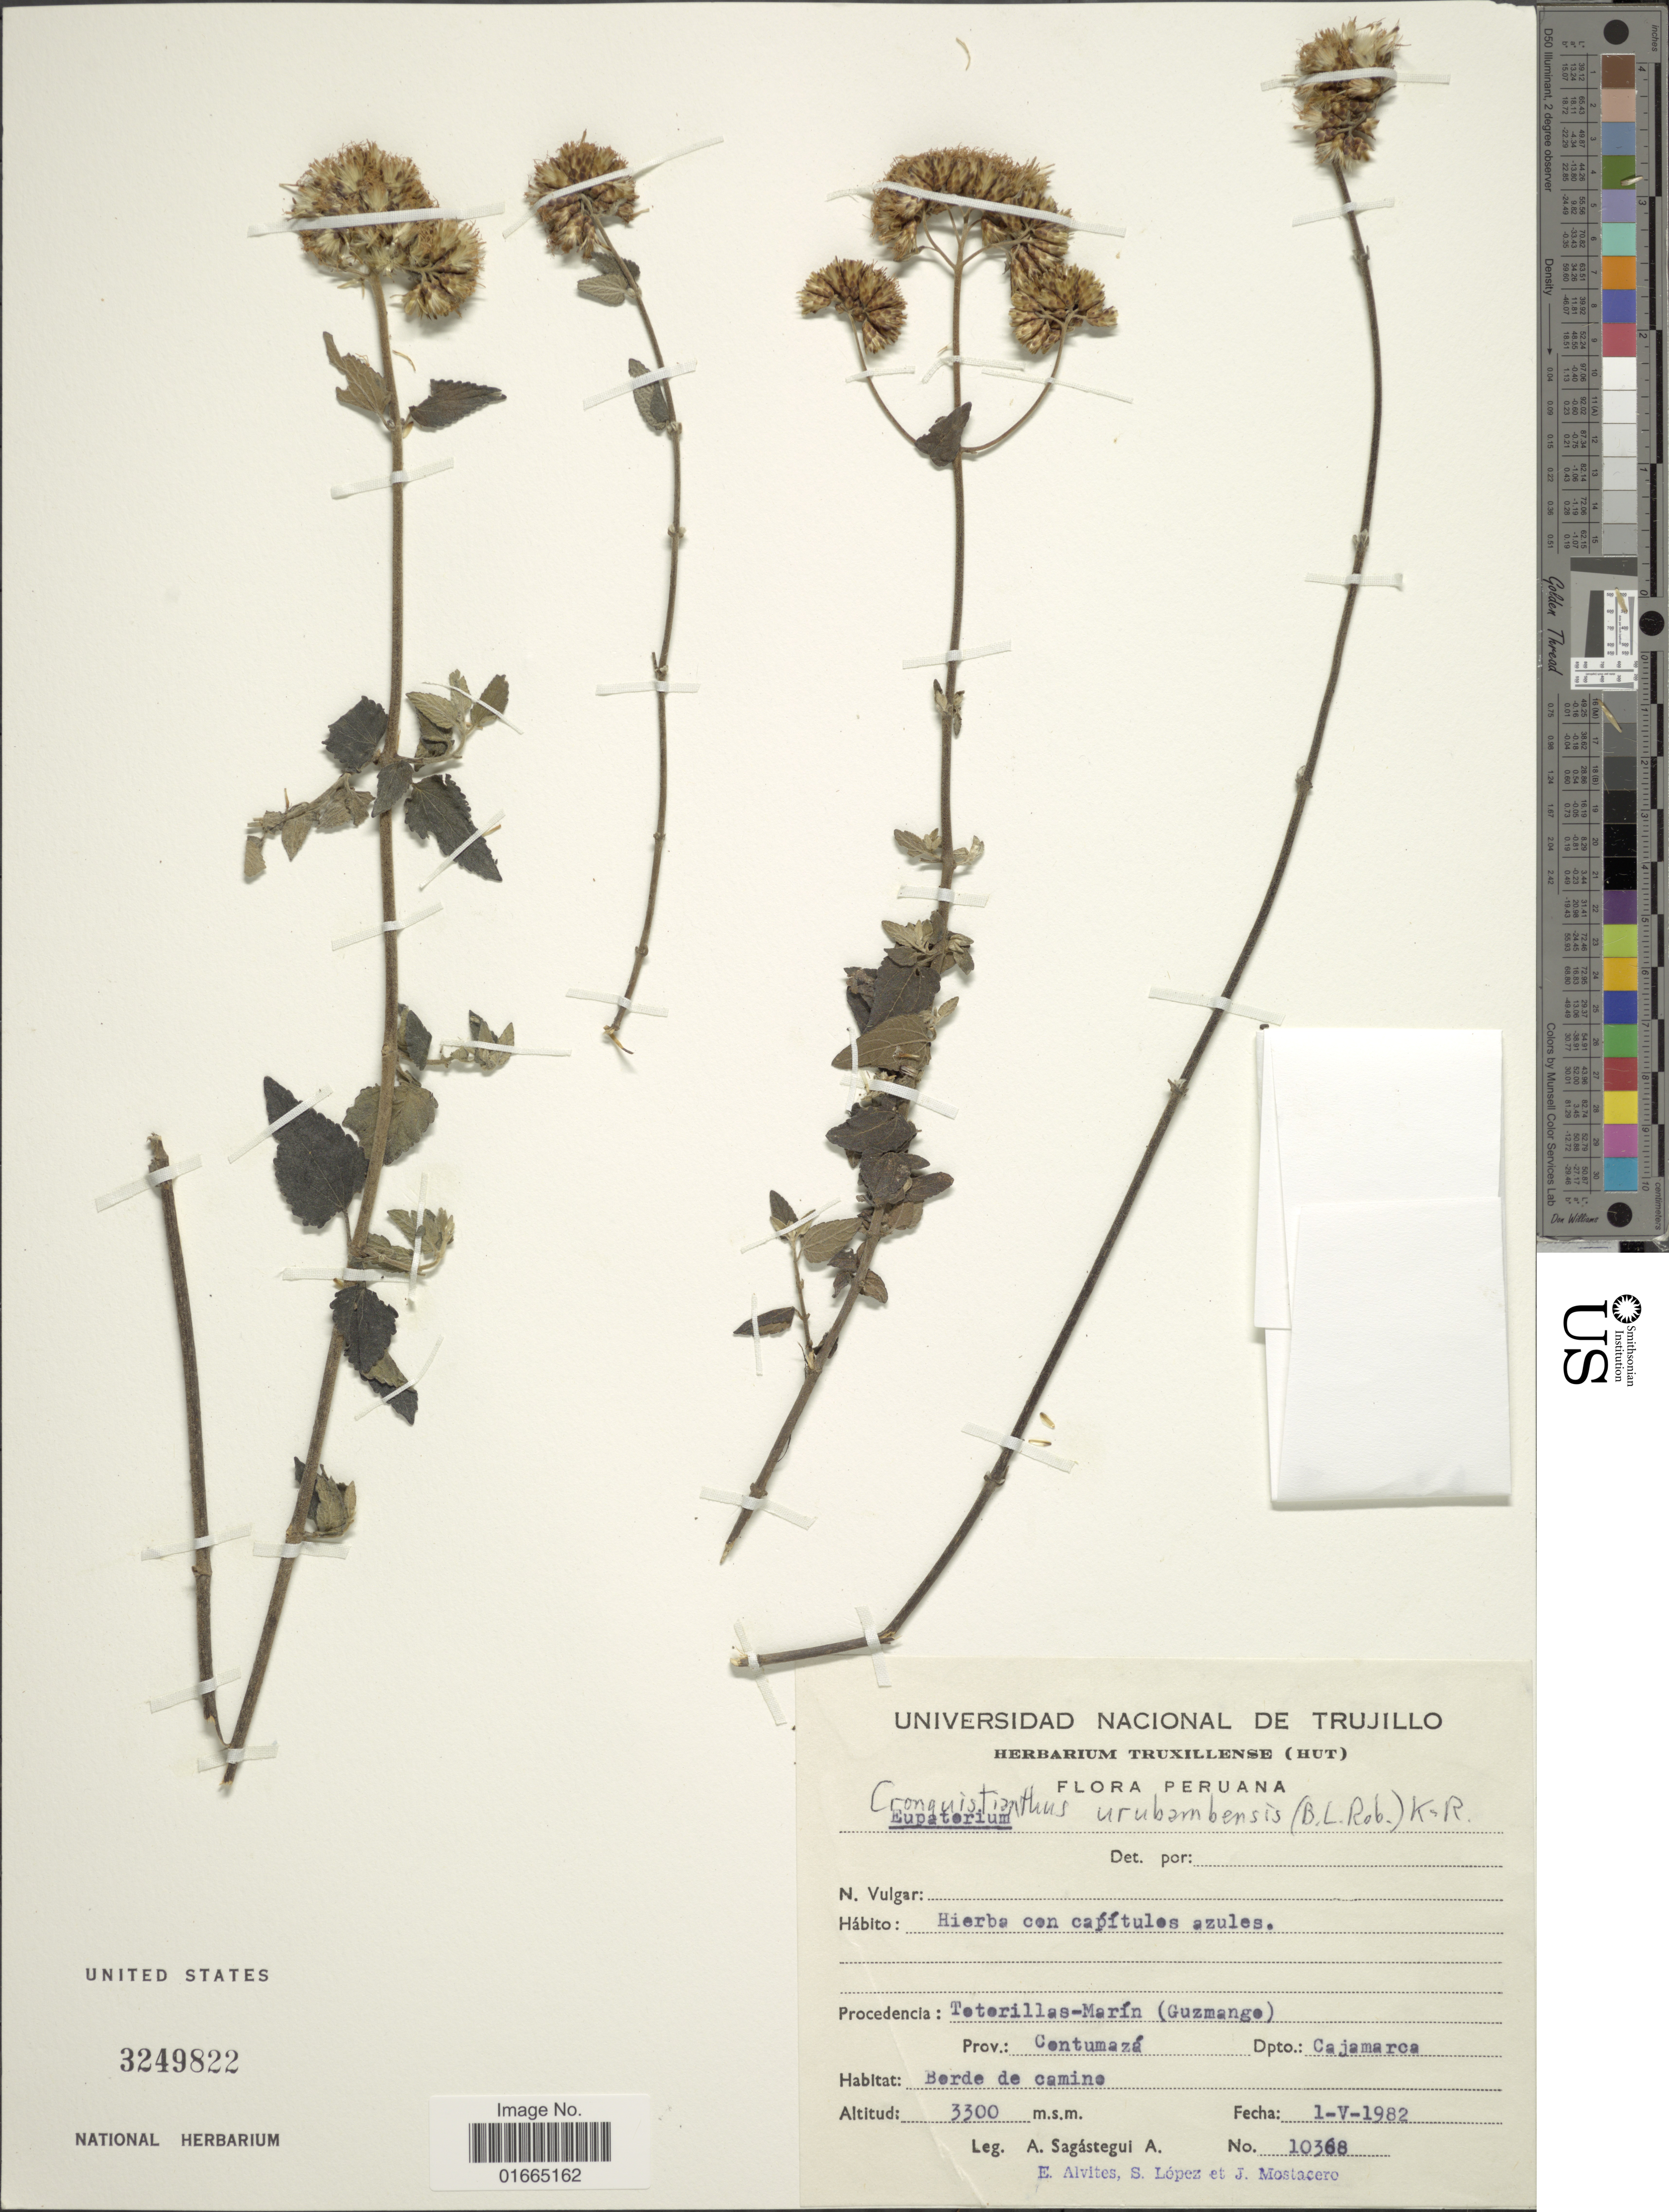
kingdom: Plantae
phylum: Tracheophyta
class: Magnoliopsida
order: Asterales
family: Asteraceae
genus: Cronquistianthus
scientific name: Cronquistianthus urubambensis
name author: (B.L. Rob.) R.M. King & H. Rob.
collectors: A. Sagástegui A., E. Alvites, S. Lopez & J. Mostacero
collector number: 10368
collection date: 1982-05-01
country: Peru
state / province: Cajamarca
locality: Teterillas-Marín (Guzmango). Prov.: Contumazá. Dpto.: Cajamarca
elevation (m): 3300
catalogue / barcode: US 3249822